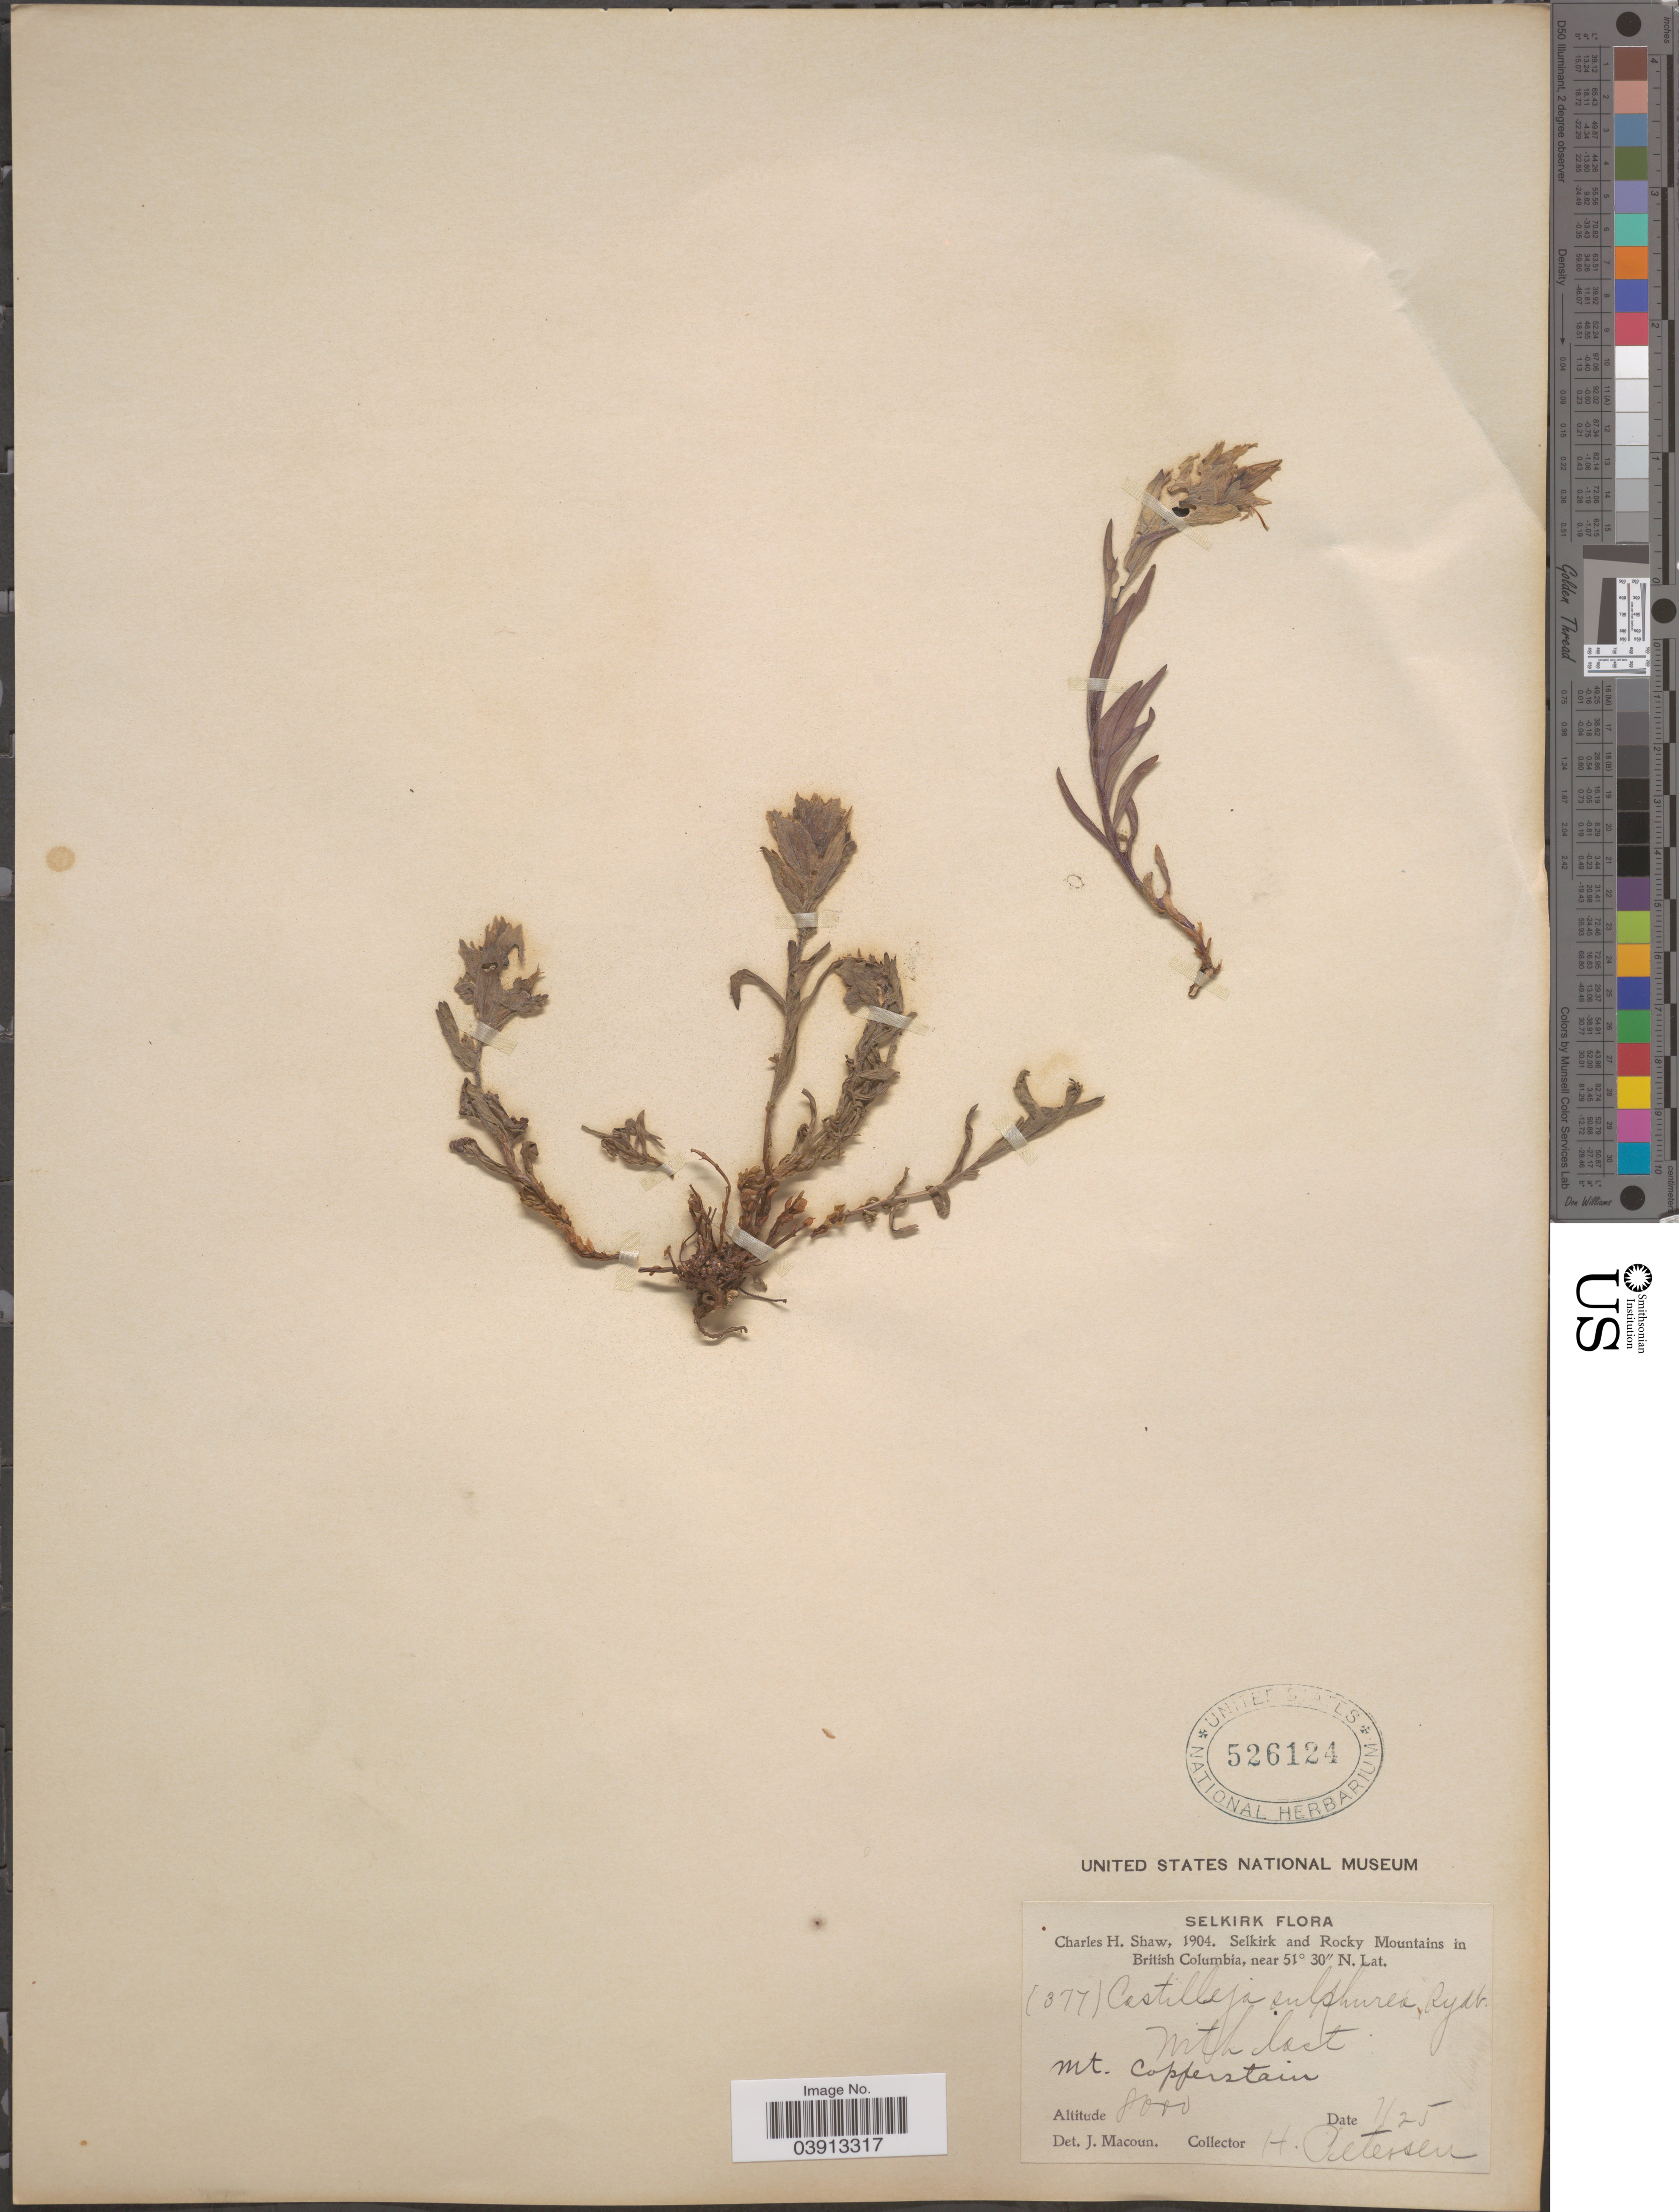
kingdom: Plantae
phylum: Tracheophyta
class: Magnoliopsida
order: Lamiales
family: Orobanchaceae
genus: Castilleja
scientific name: Castilleja occidentalis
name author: Torr.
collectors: H. Petersen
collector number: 377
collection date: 1904-07-25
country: Canada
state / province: British Columbia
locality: Selkirk and Rocky Mountains in British Columbia. Mt. Copperstain.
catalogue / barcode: US 526124